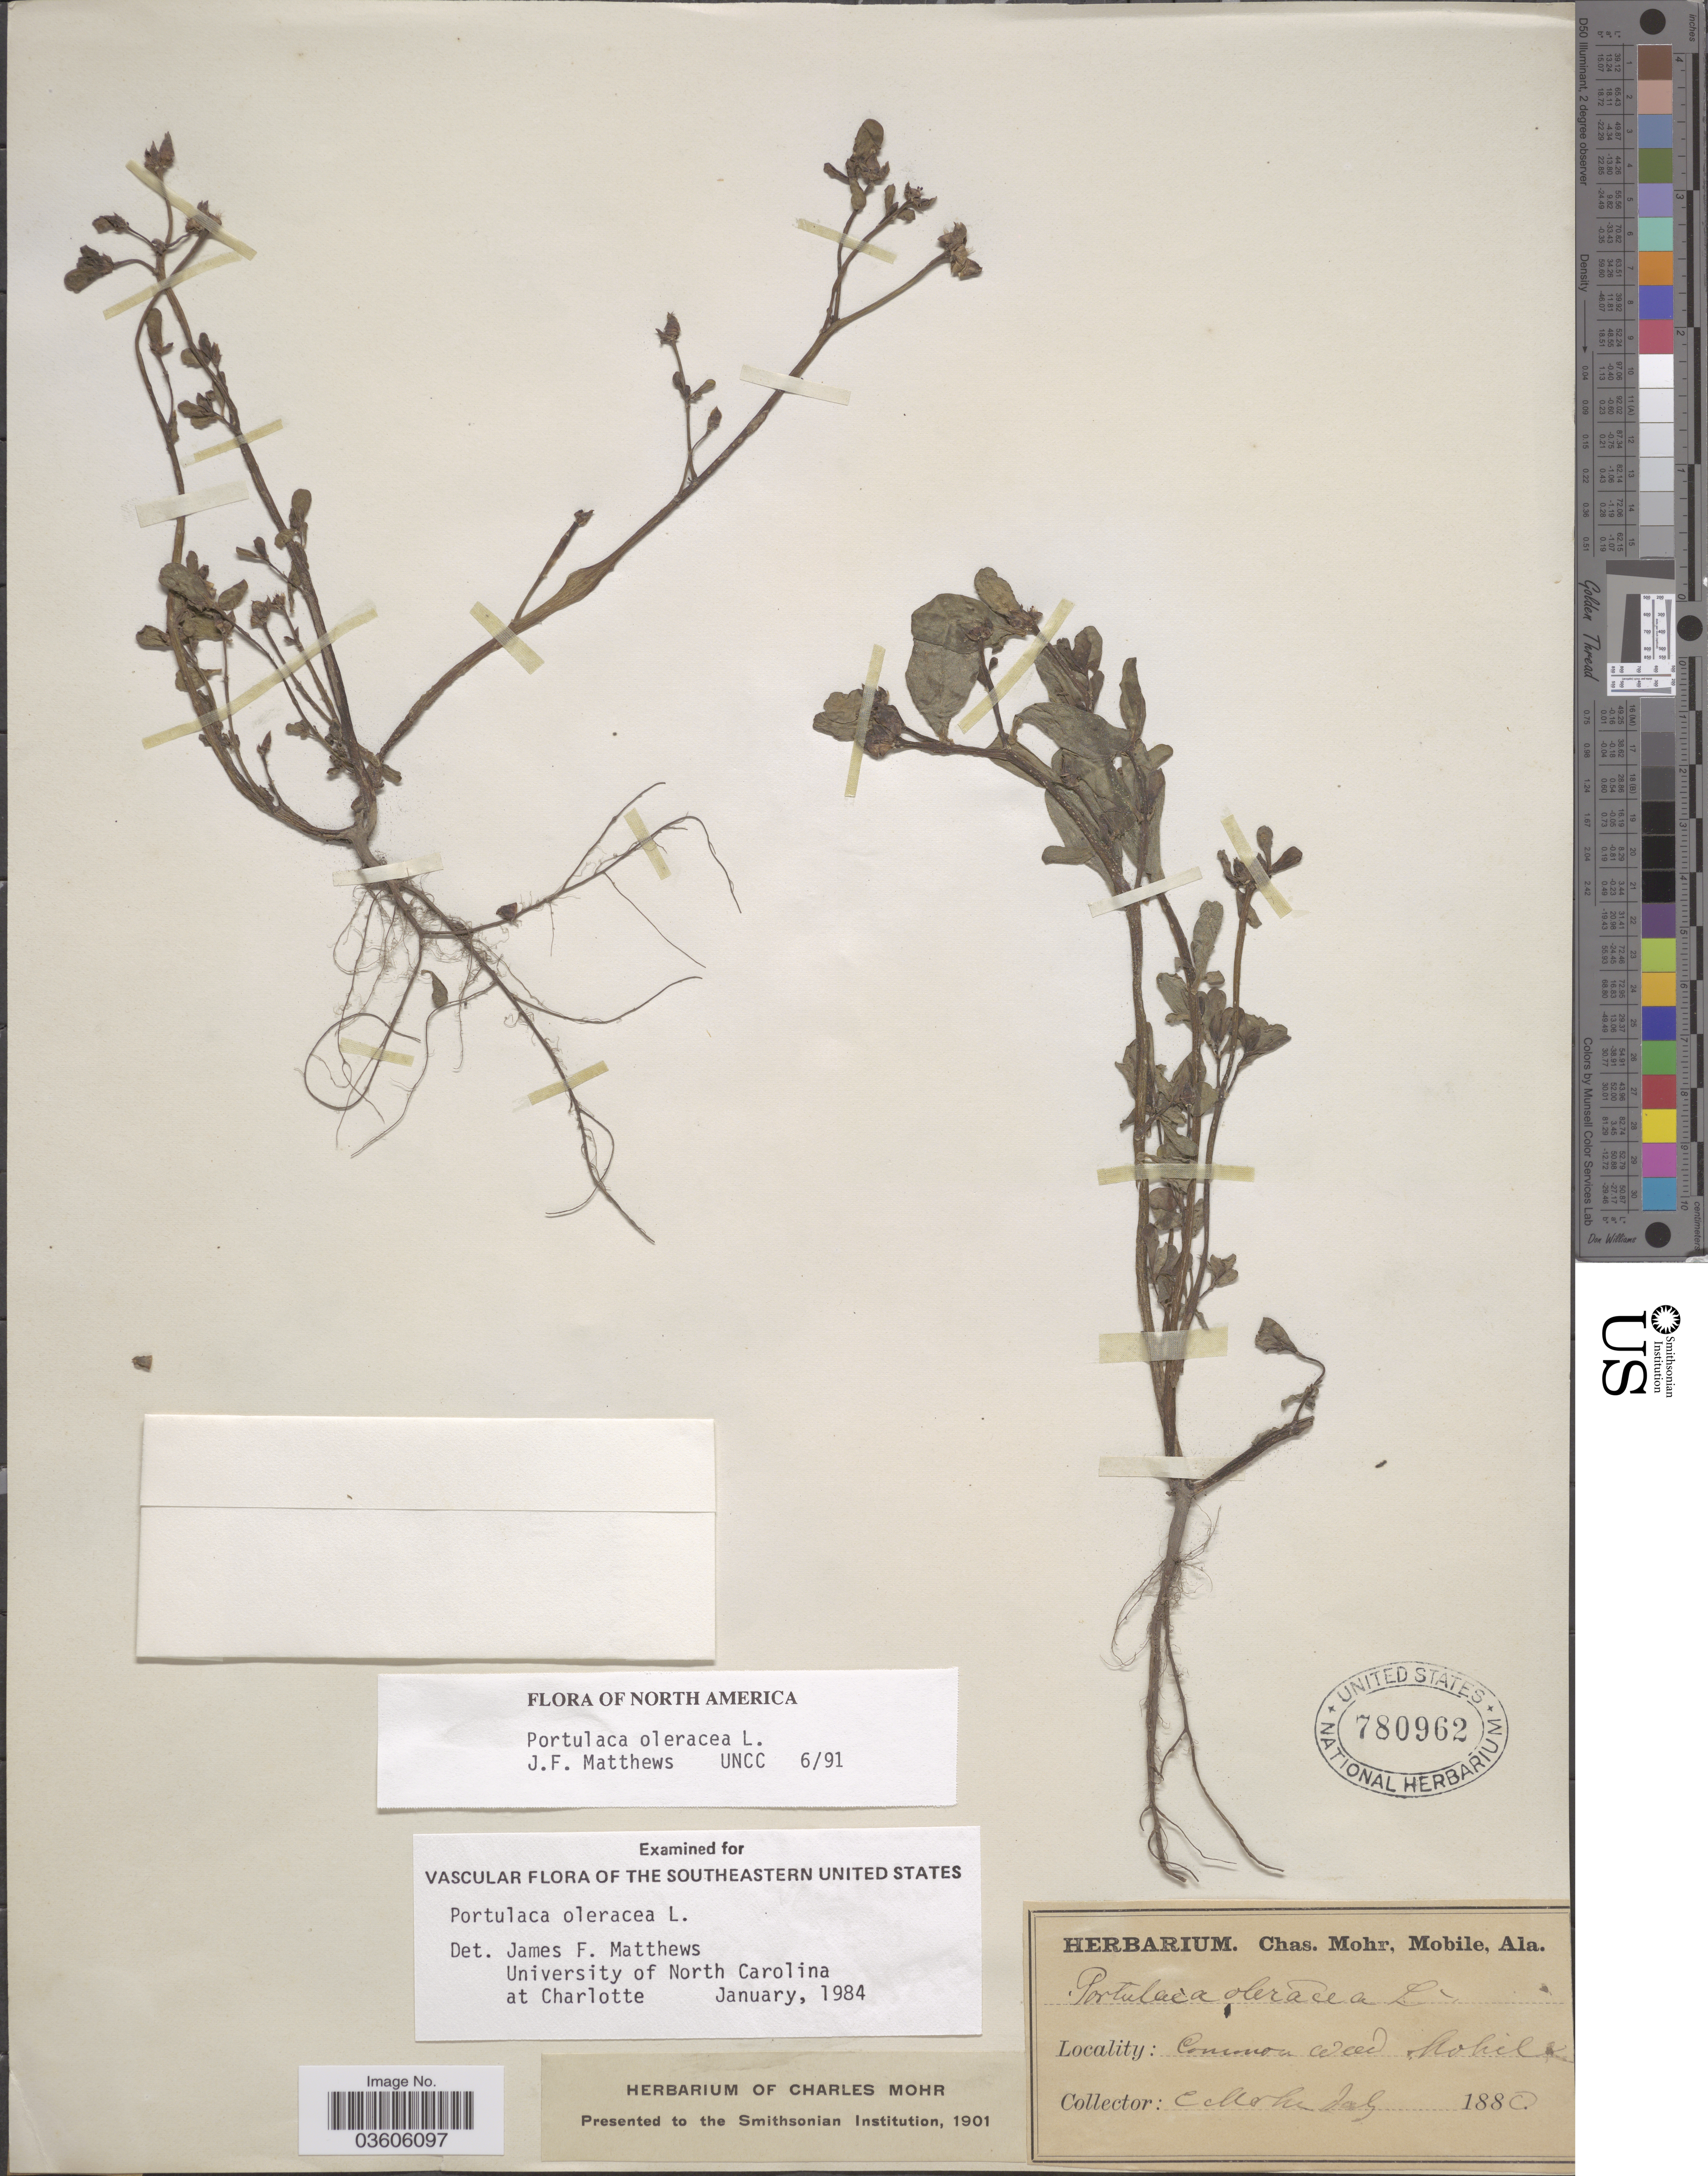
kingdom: Plantae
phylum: Tracheophyta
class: Magnoliopsida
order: Caryophyllales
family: Portulacaceae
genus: Portulaca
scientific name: Portulaca oleracea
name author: L.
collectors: Mohr, C. T. (herbarium)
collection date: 1880-07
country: United States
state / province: Alabama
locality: Mobile.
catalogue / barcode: US 780962